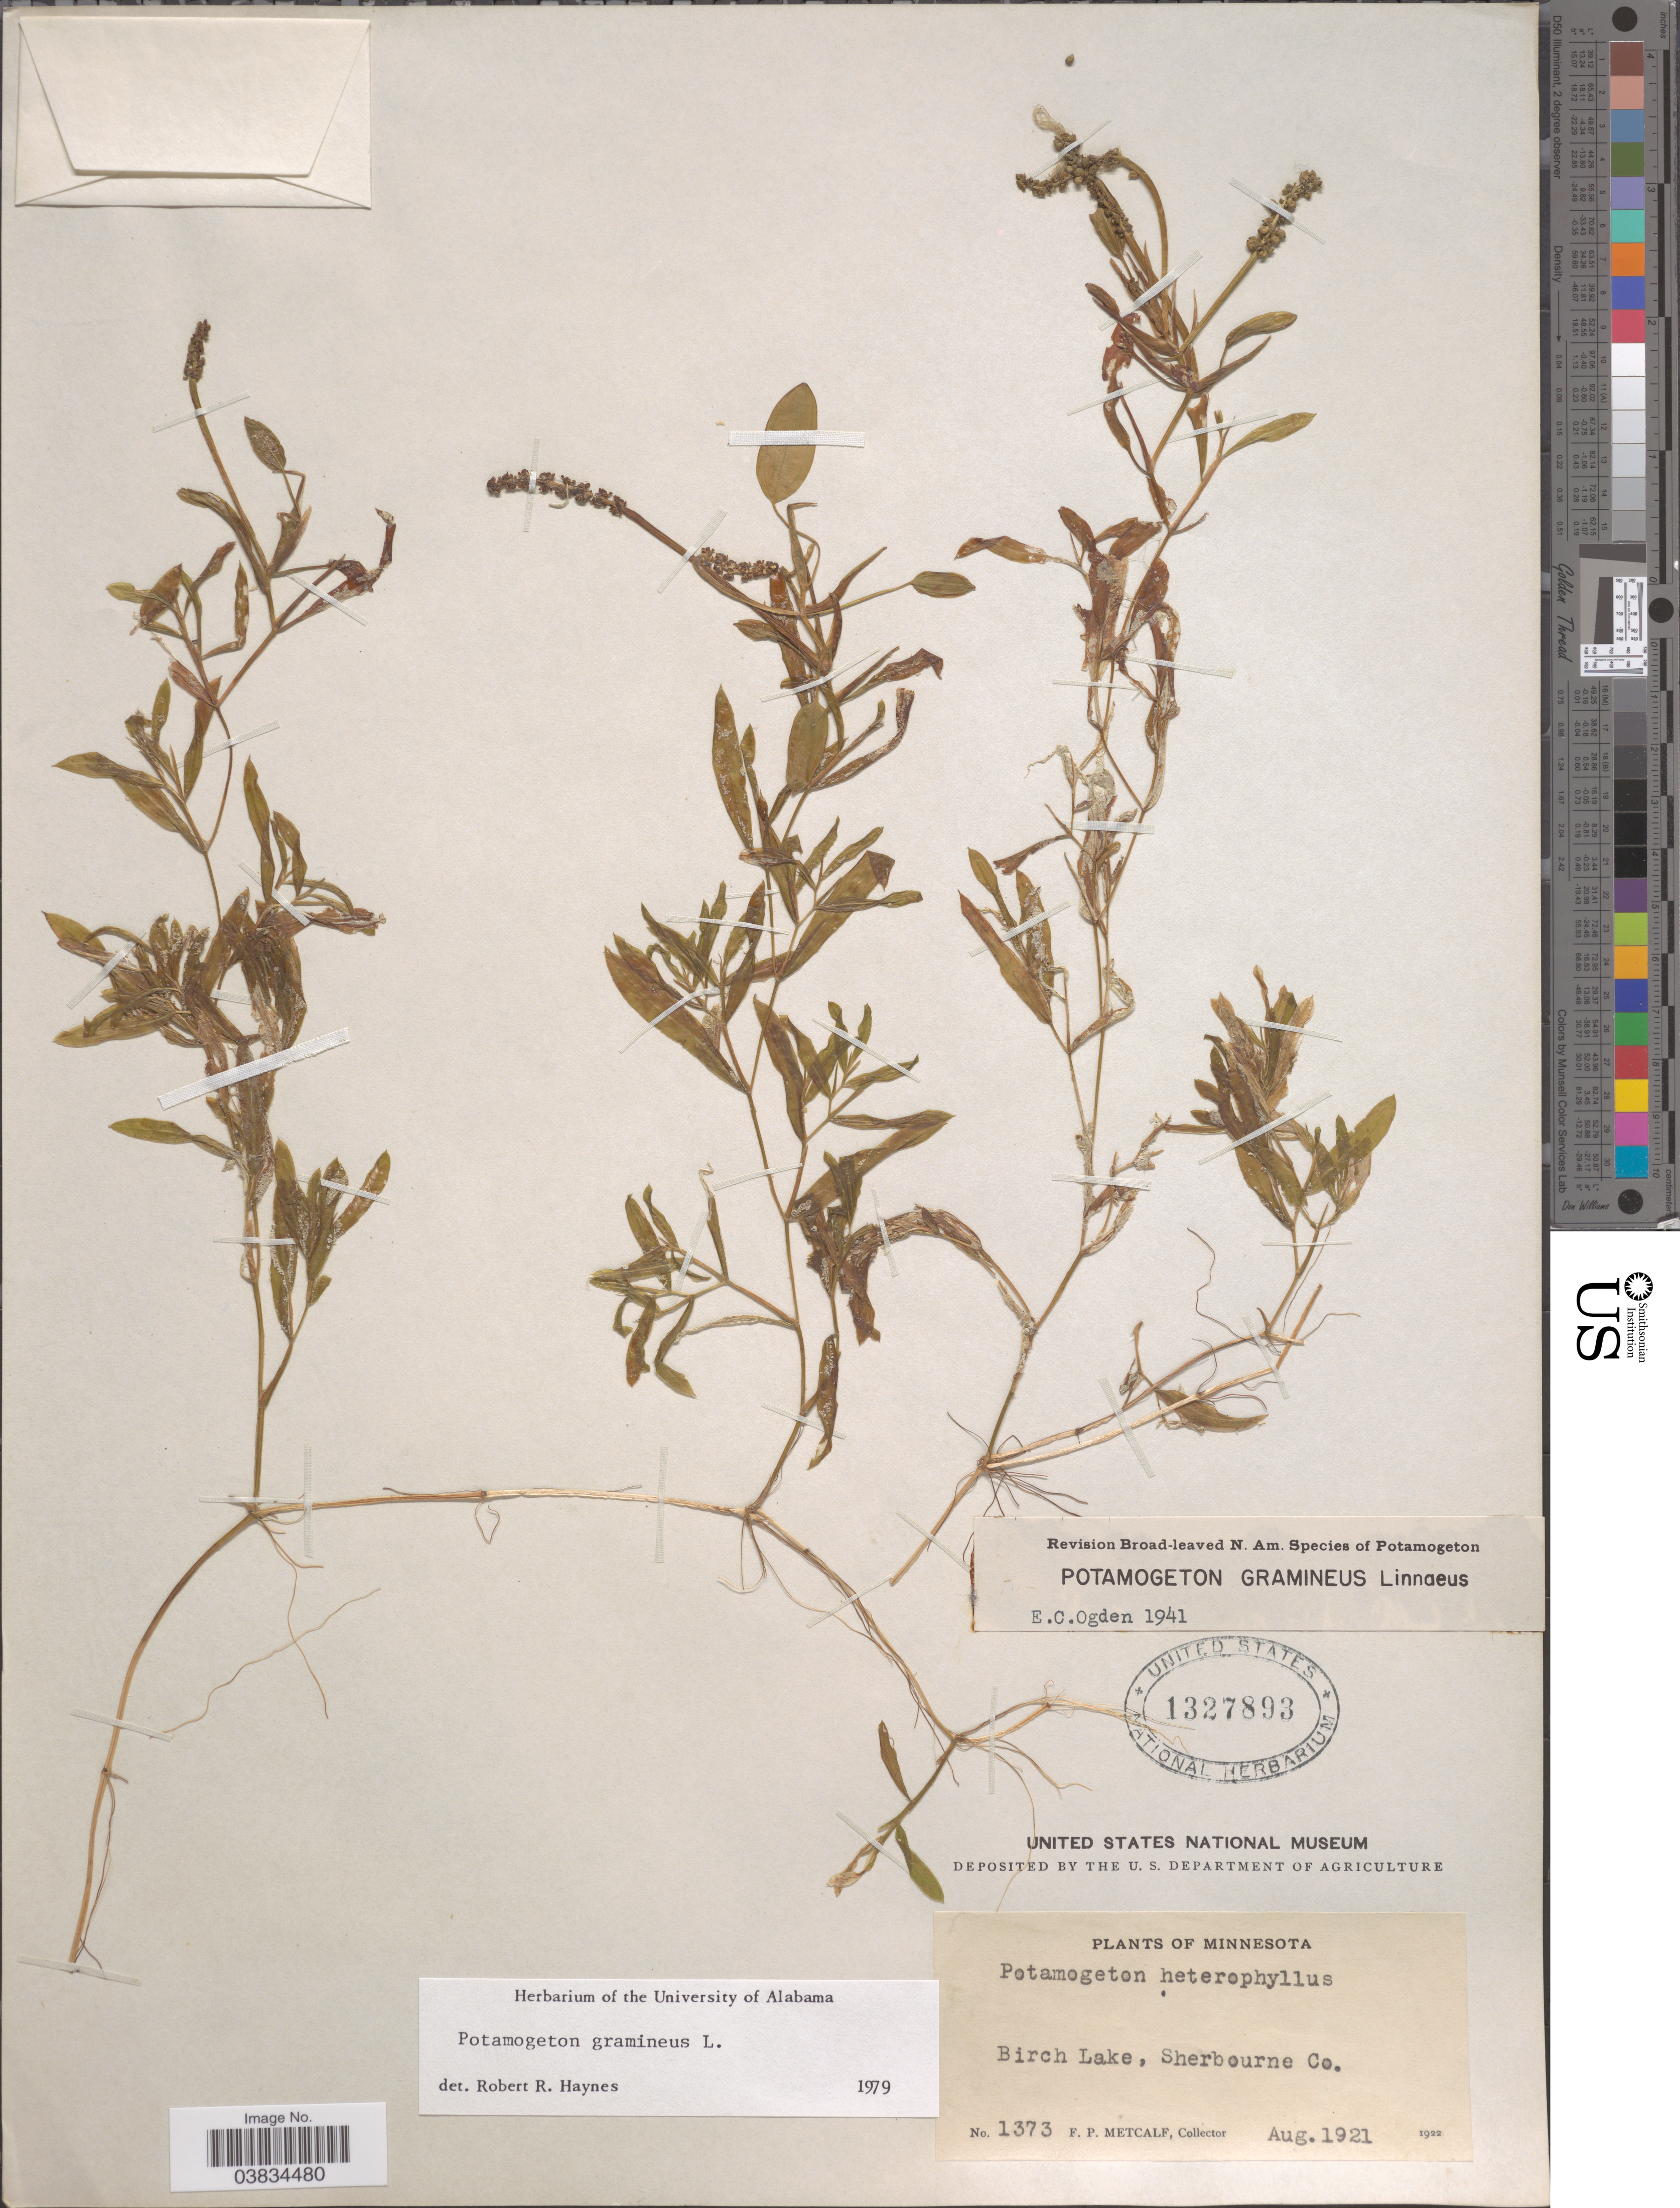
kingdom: Plantae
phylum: Tracheophyta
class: Liliopsida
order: Alismatales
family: Potamogetonaceae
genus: Potamogeton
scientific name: Potamogeton gramineus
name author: L.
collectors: F. Metcalf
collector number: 1373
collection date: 1921-08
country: United States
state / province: Minnesota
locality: Birch Lake, Sherbourne Co.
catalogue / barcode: US 1327893